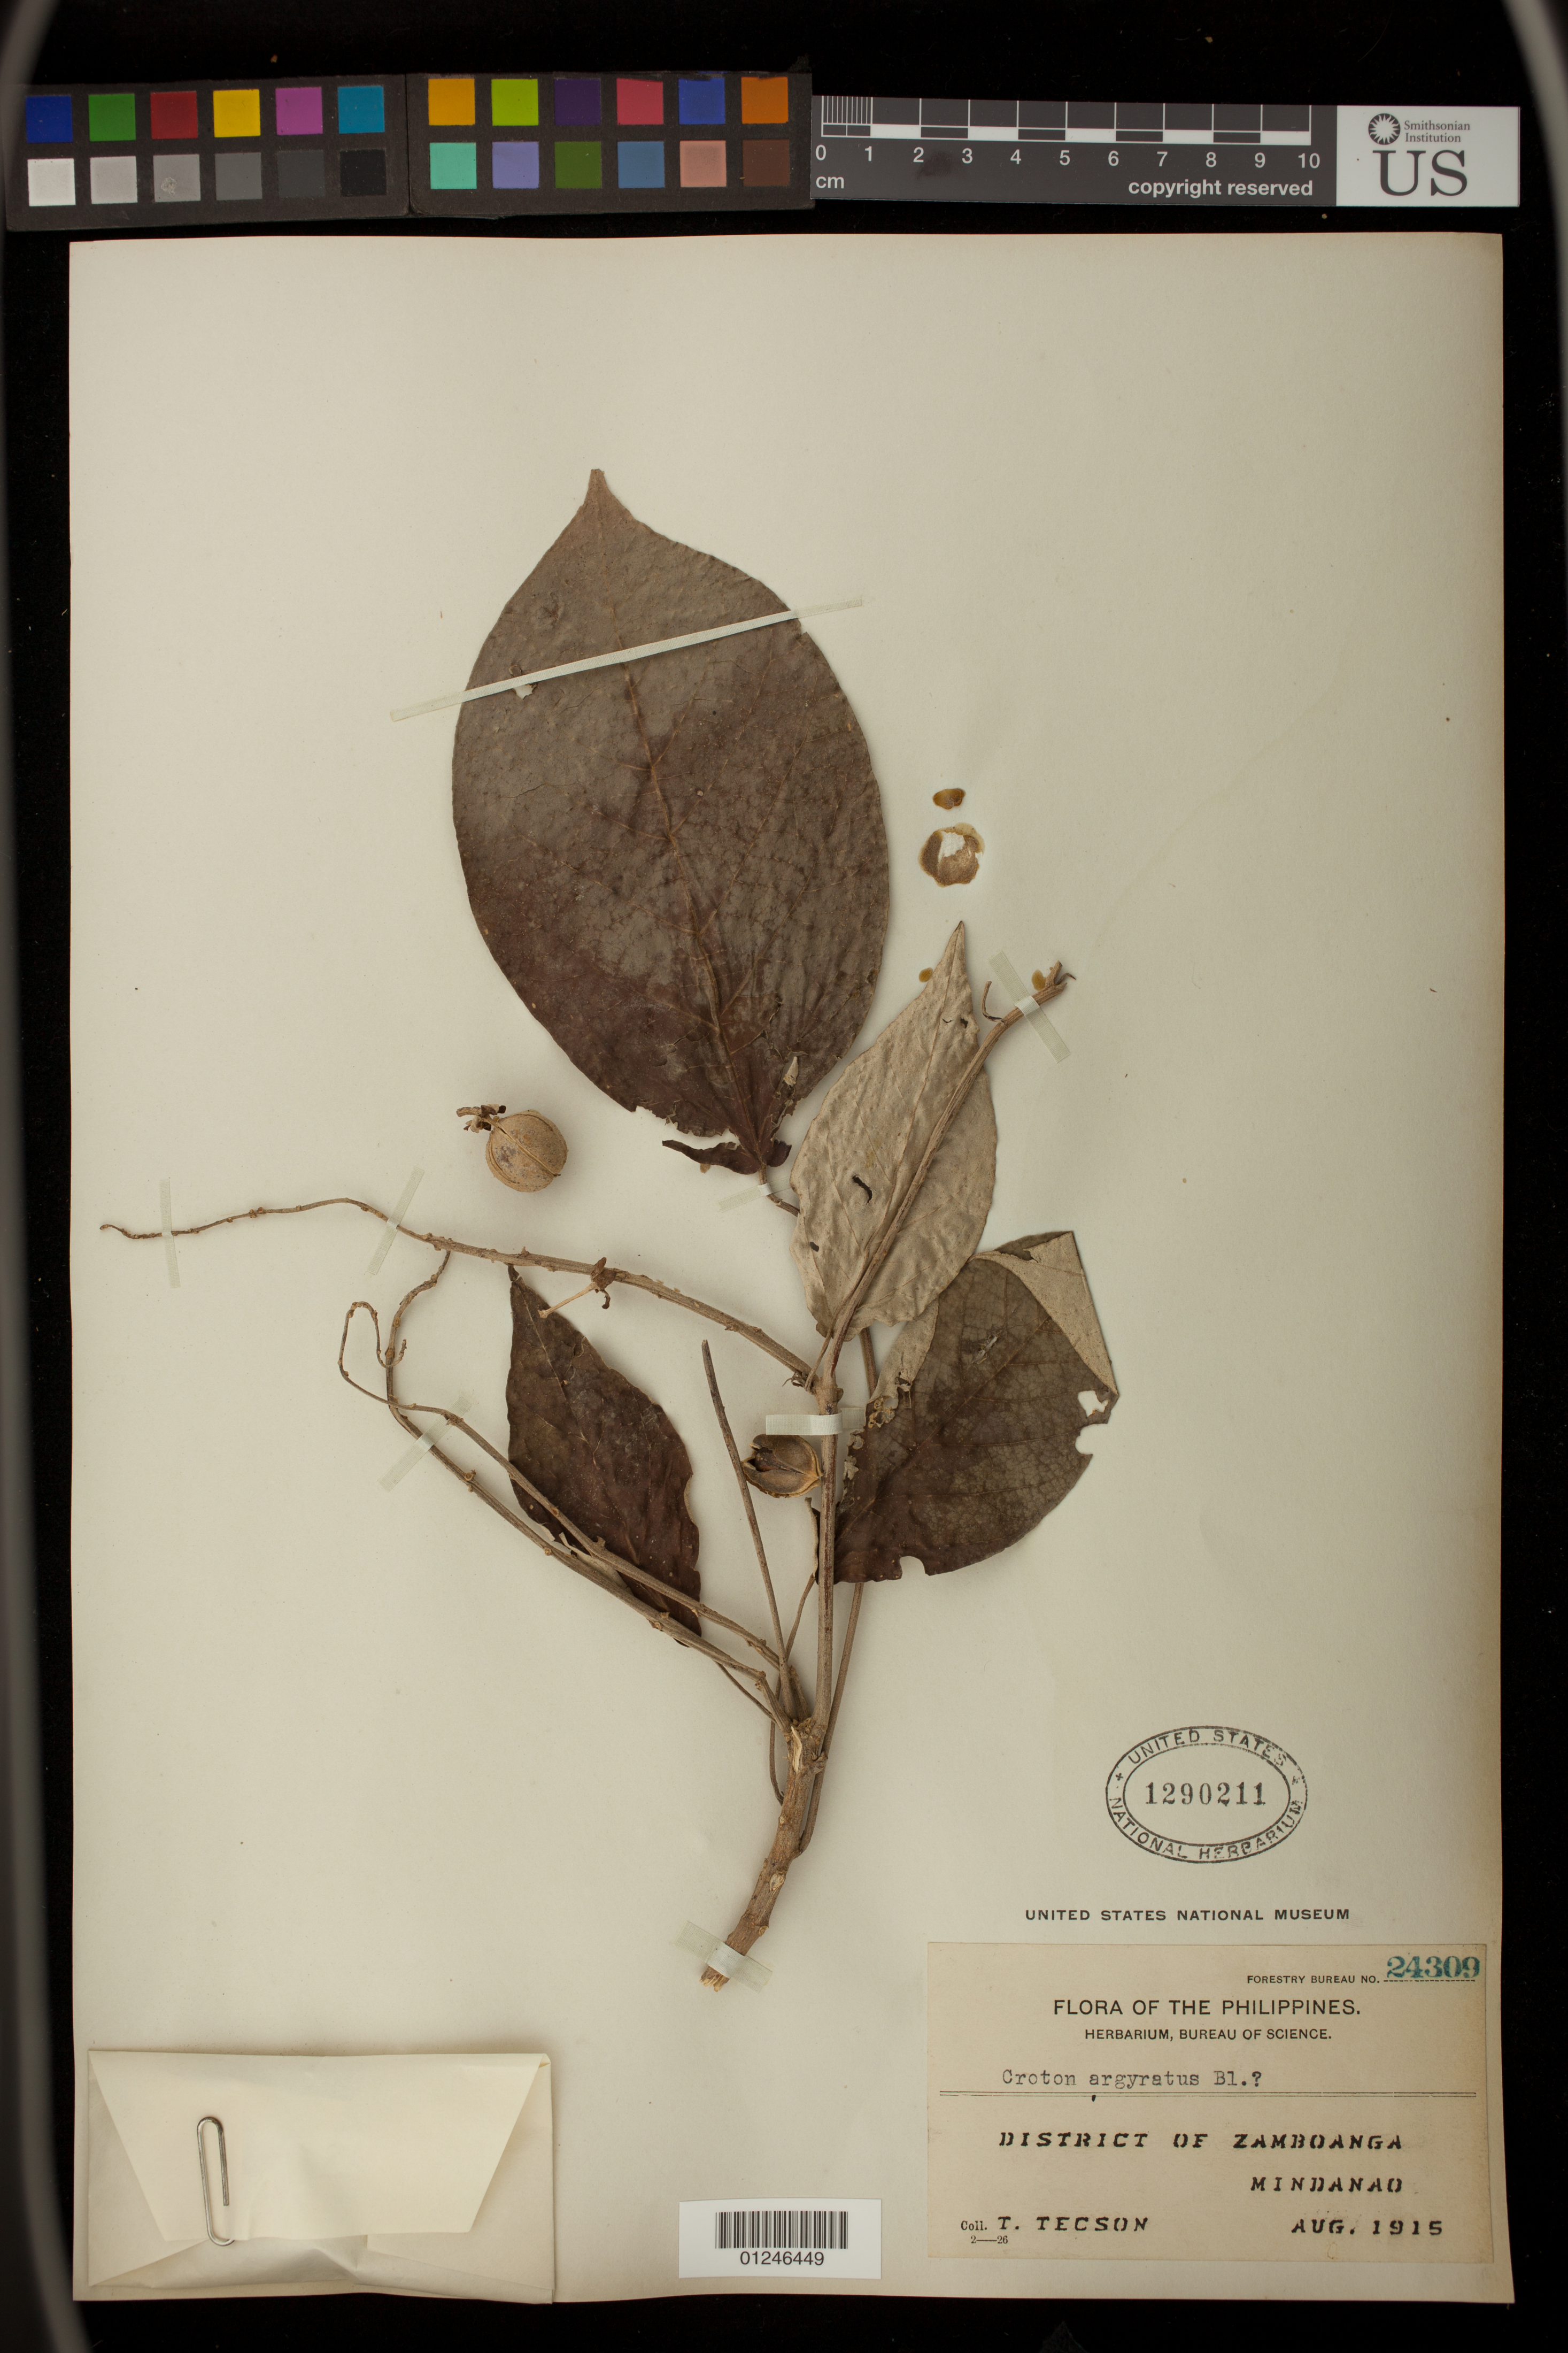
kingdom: Plantae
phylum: Tracheophyta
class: Magnoliopsida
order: Malpighiales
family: Euphorbiaceae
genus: Croton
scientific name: Croton argyratus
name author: Blume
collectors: T. Tecson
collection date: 1915-08-01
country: Philippines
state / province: Zamboanga Peninsula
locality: District of Zamboanga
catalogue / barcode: US 1290211